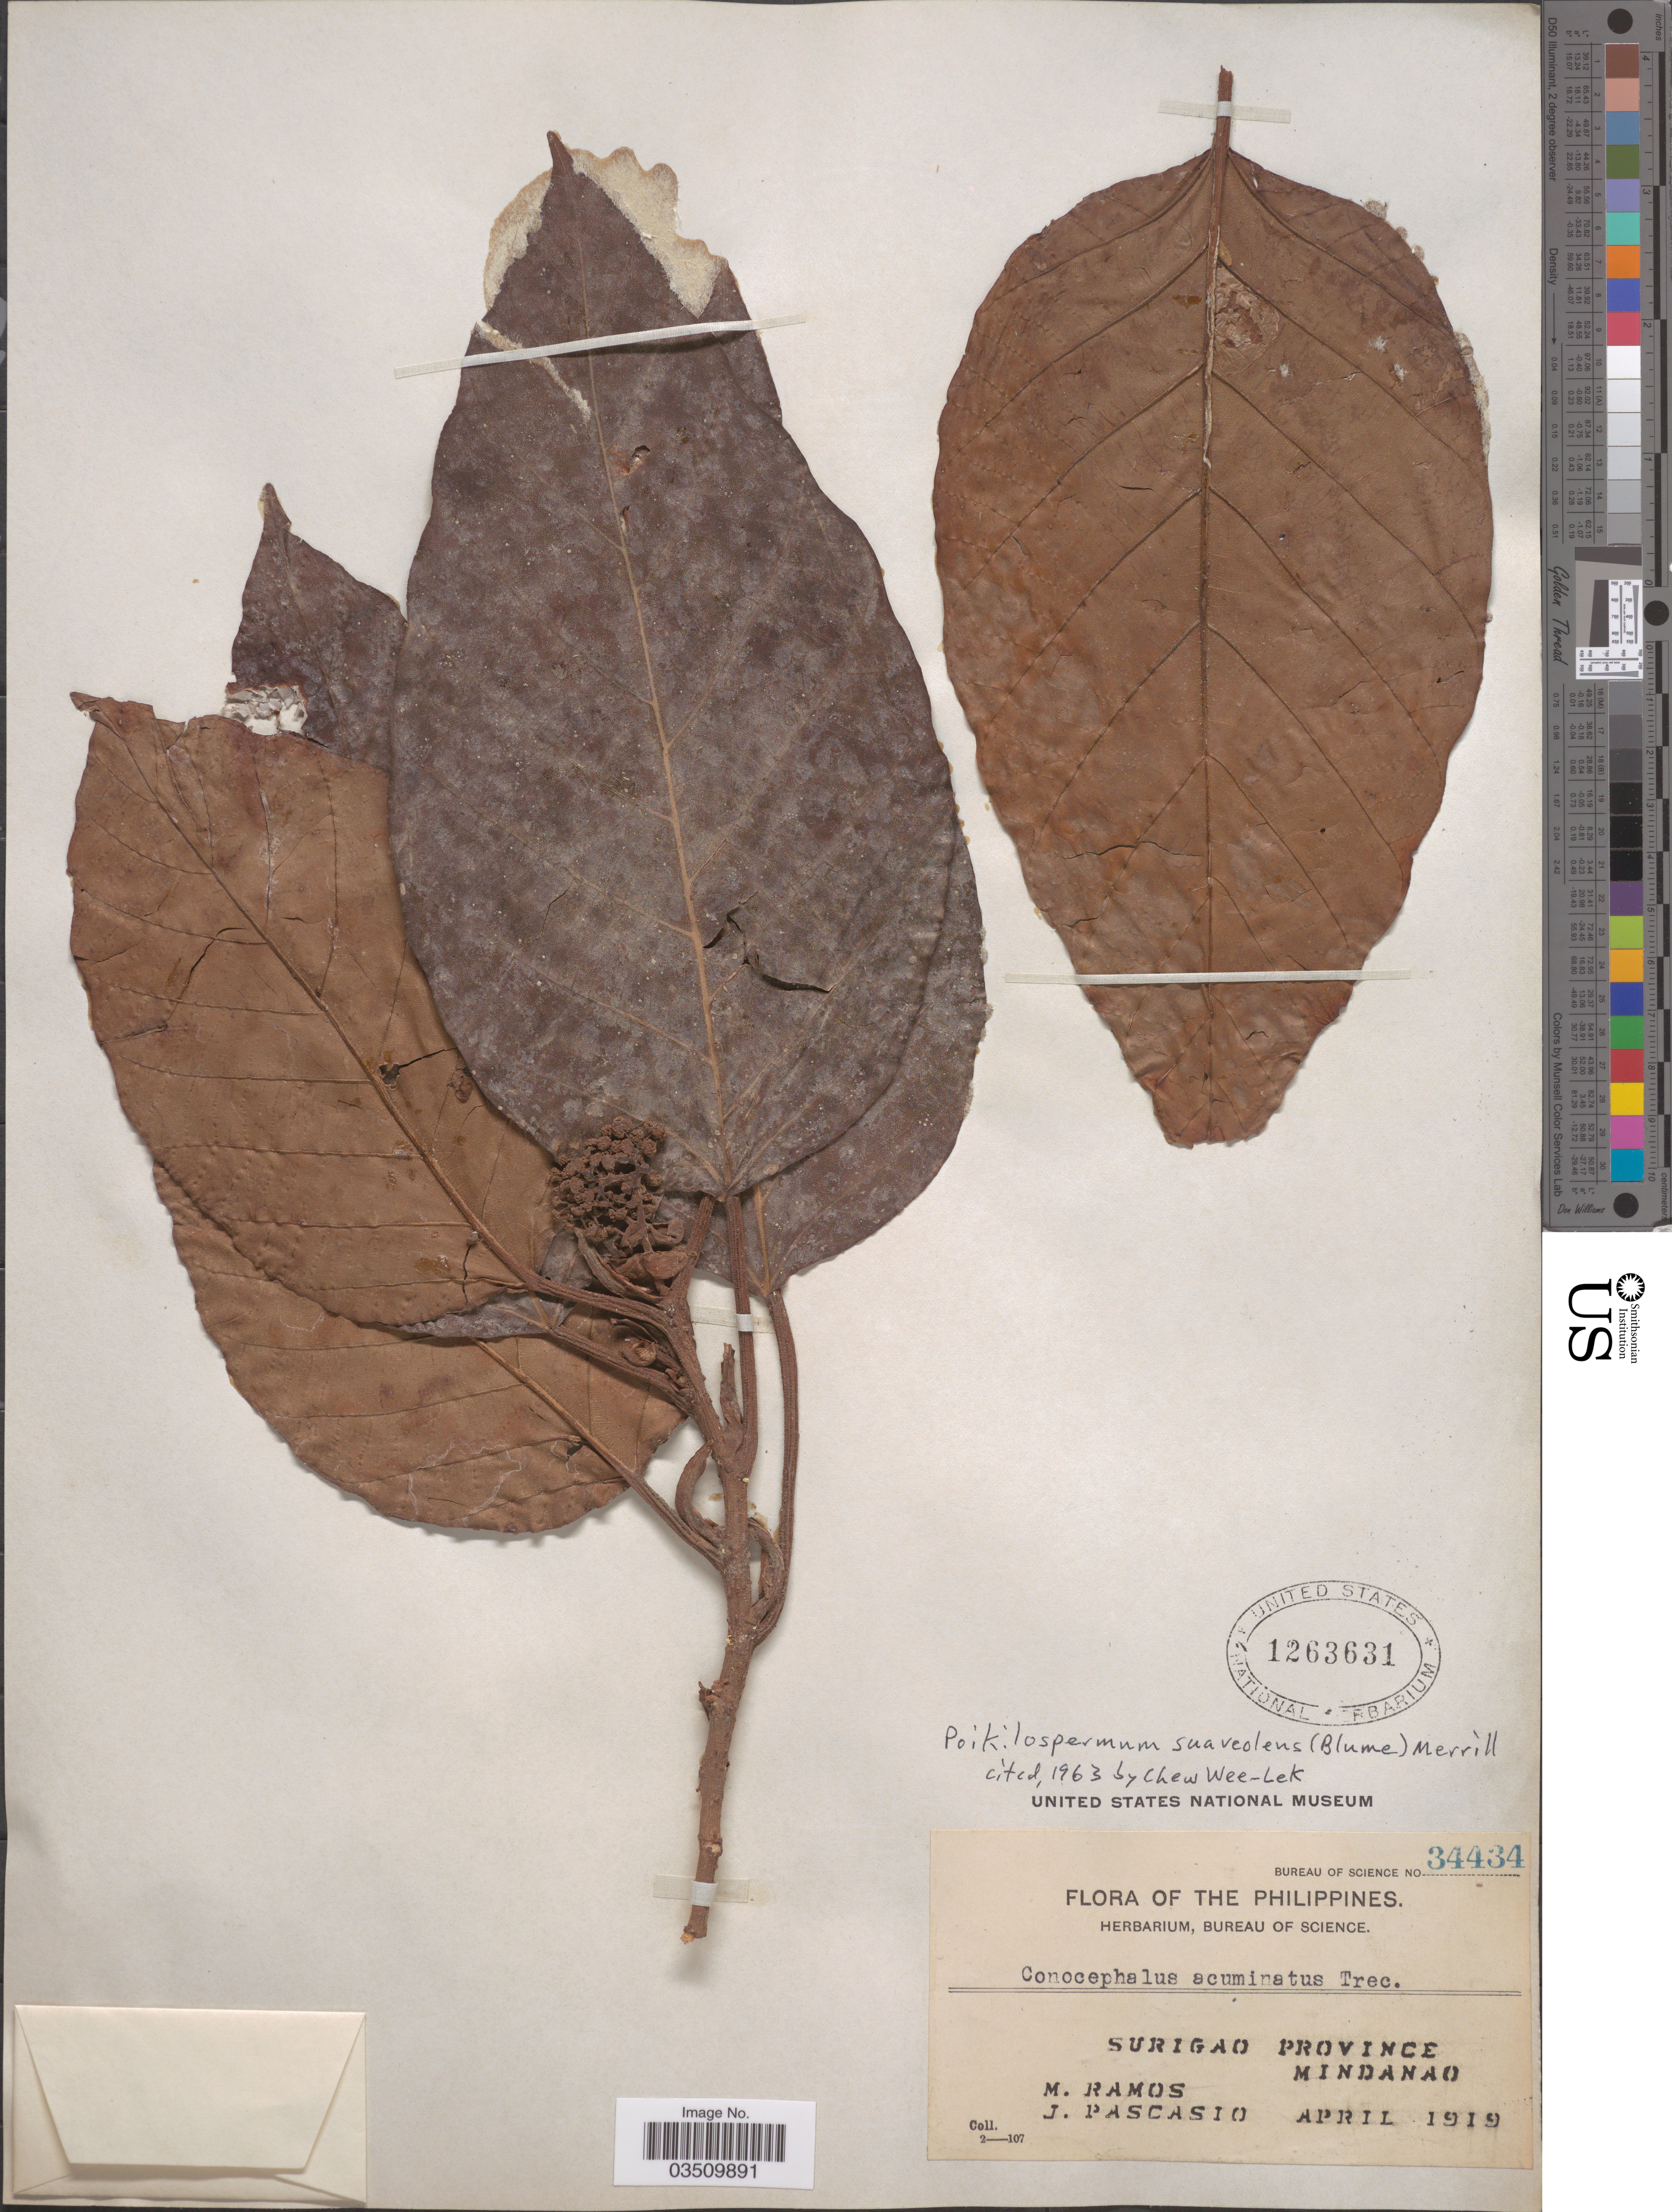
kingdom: Plantae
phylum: Tracheophyta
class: Magnoliopsida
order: Rosales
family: Urticaceae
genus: Poikilospermum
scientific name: Poikilospermum suaveolens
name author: (Blume) Merr.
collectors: M. Ramos & J. Pascasio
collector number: Bureau of Science 34434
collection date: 1919-04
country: Philippines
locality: Surigao Province, Mindanao.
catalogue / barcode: US 1263631